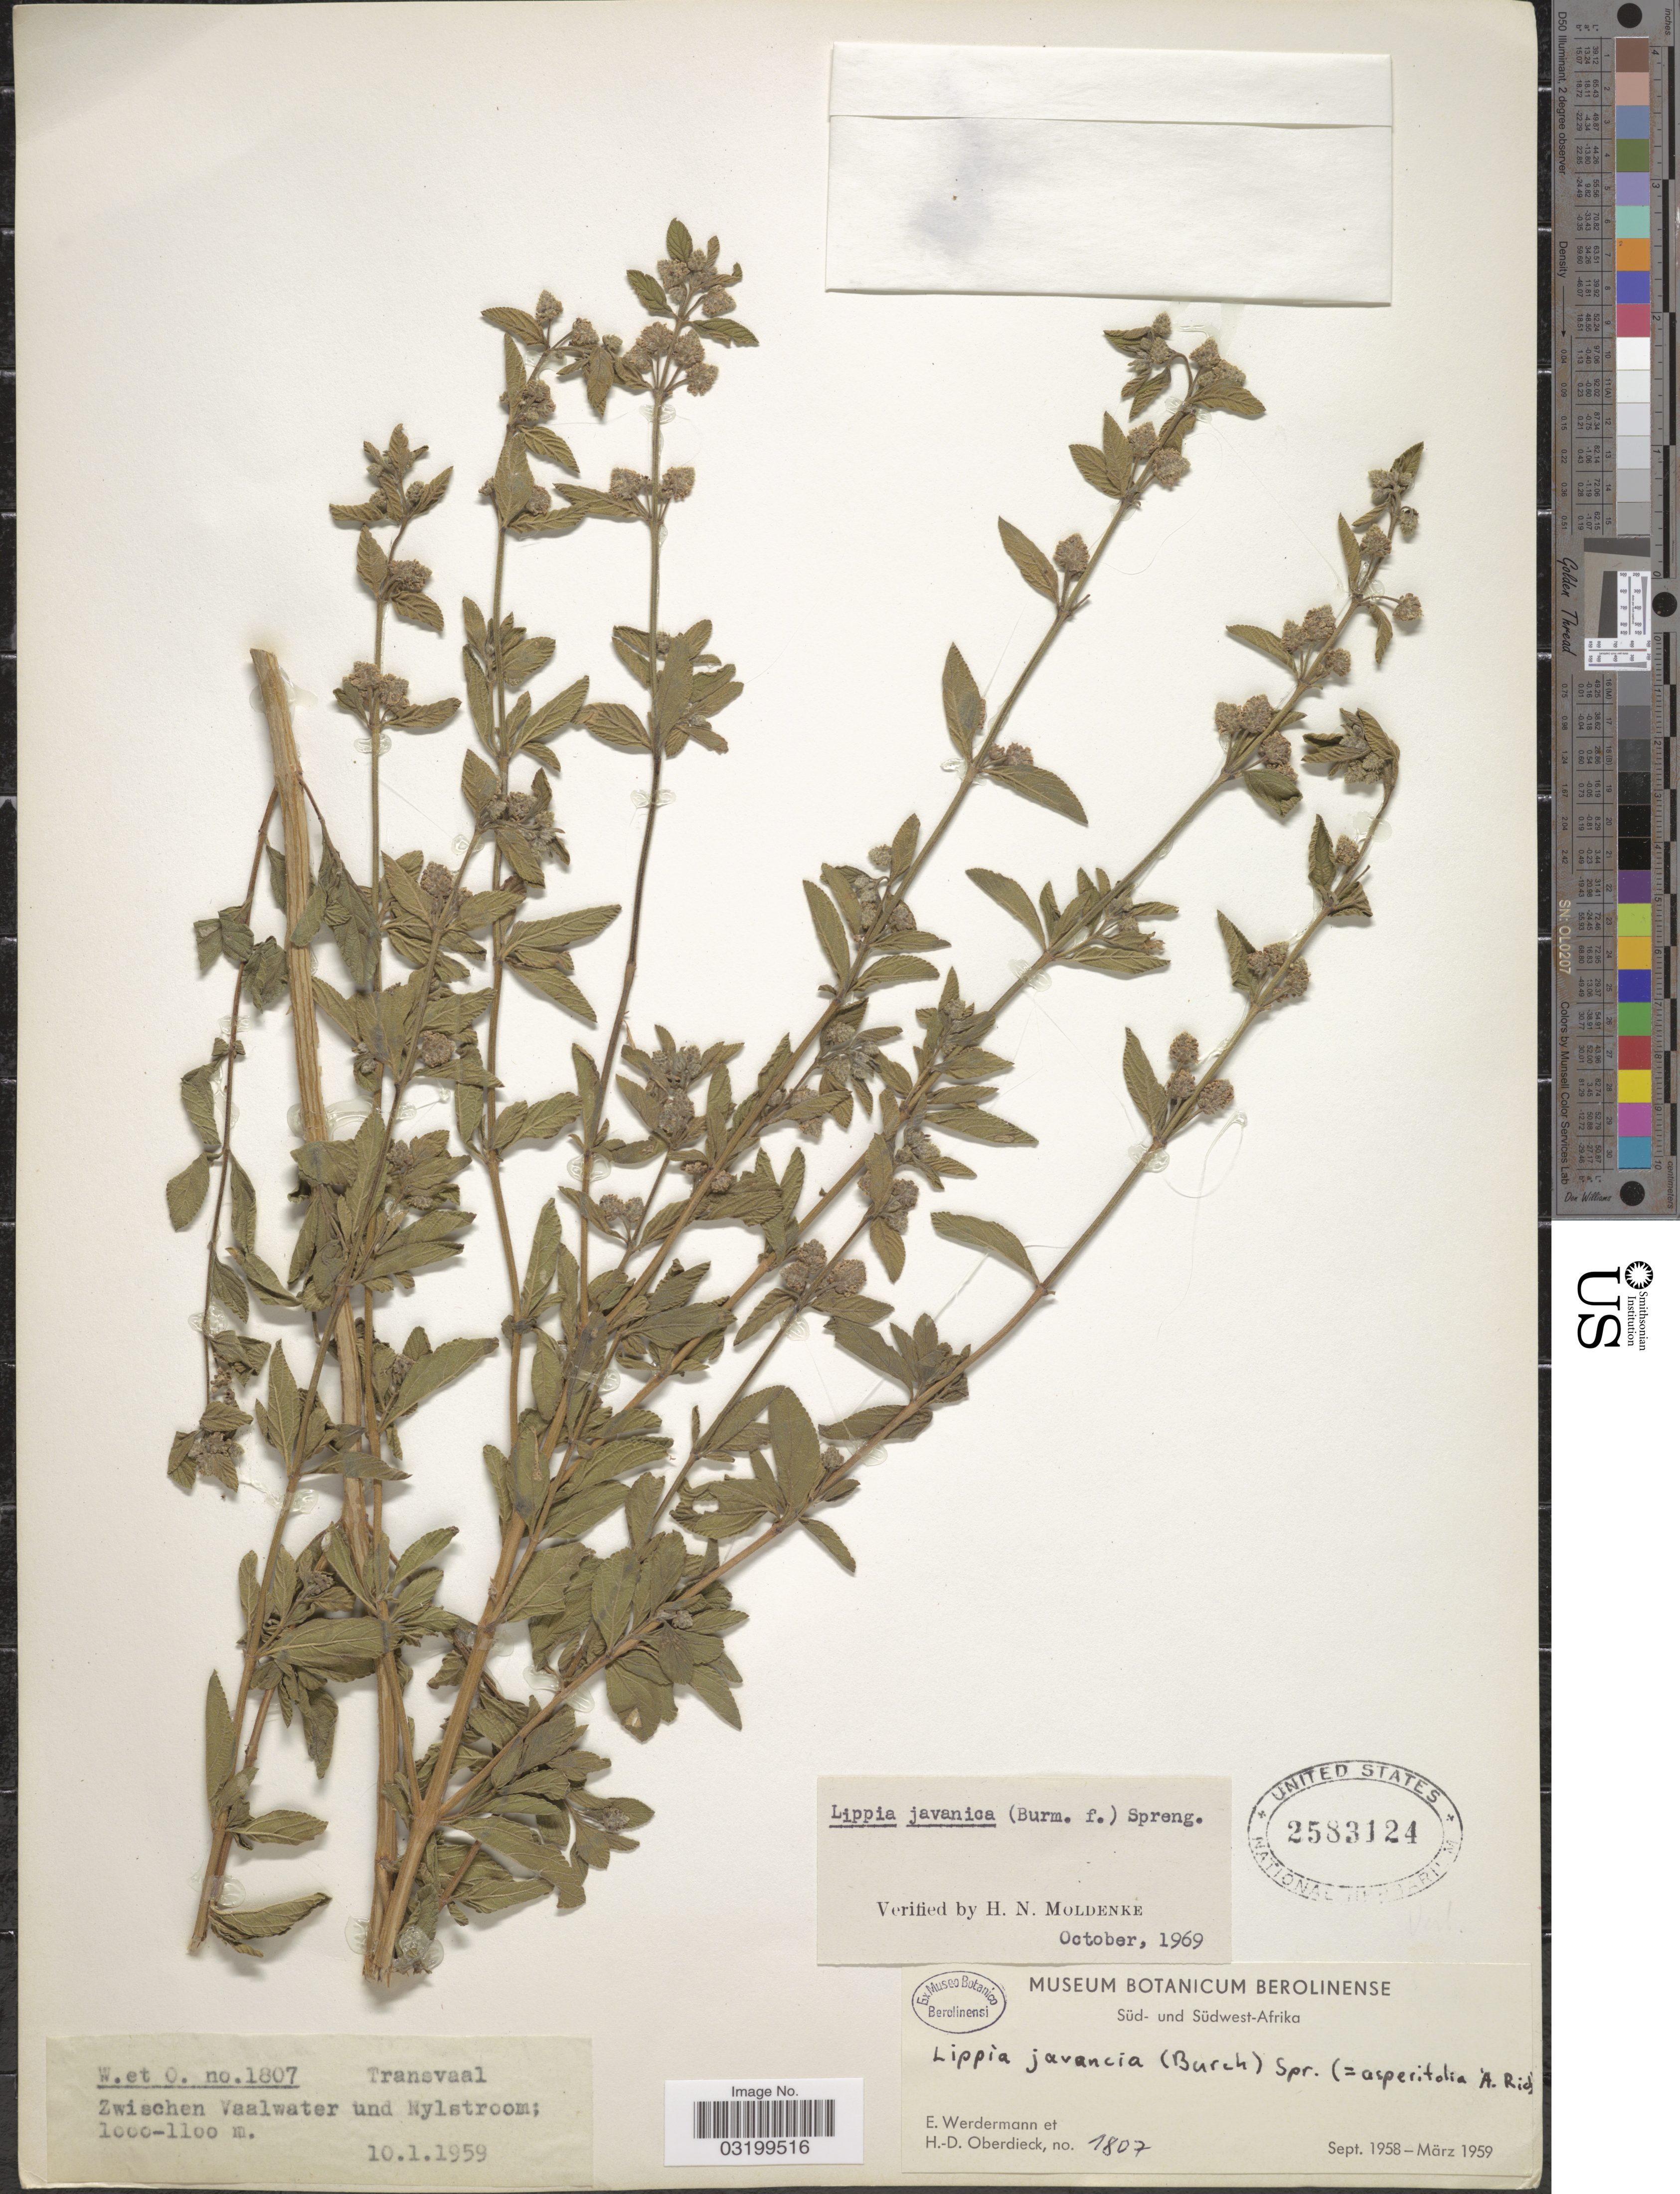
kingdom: Plantae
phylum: Tracheophyta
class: Magnoliopsida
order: Lamiales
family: Verbenaceae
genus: Lippia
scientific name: Lippia javanica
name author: (Burm. f.) Spreng.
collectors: E. Werdermann & H. Oberdieck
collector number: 1807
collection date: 1959-01-10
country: South Africa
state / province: Limpopo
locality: Transvaal. Zwischen Vaalwater und Nylstroom.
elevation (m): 1000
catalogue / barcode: US 2583124